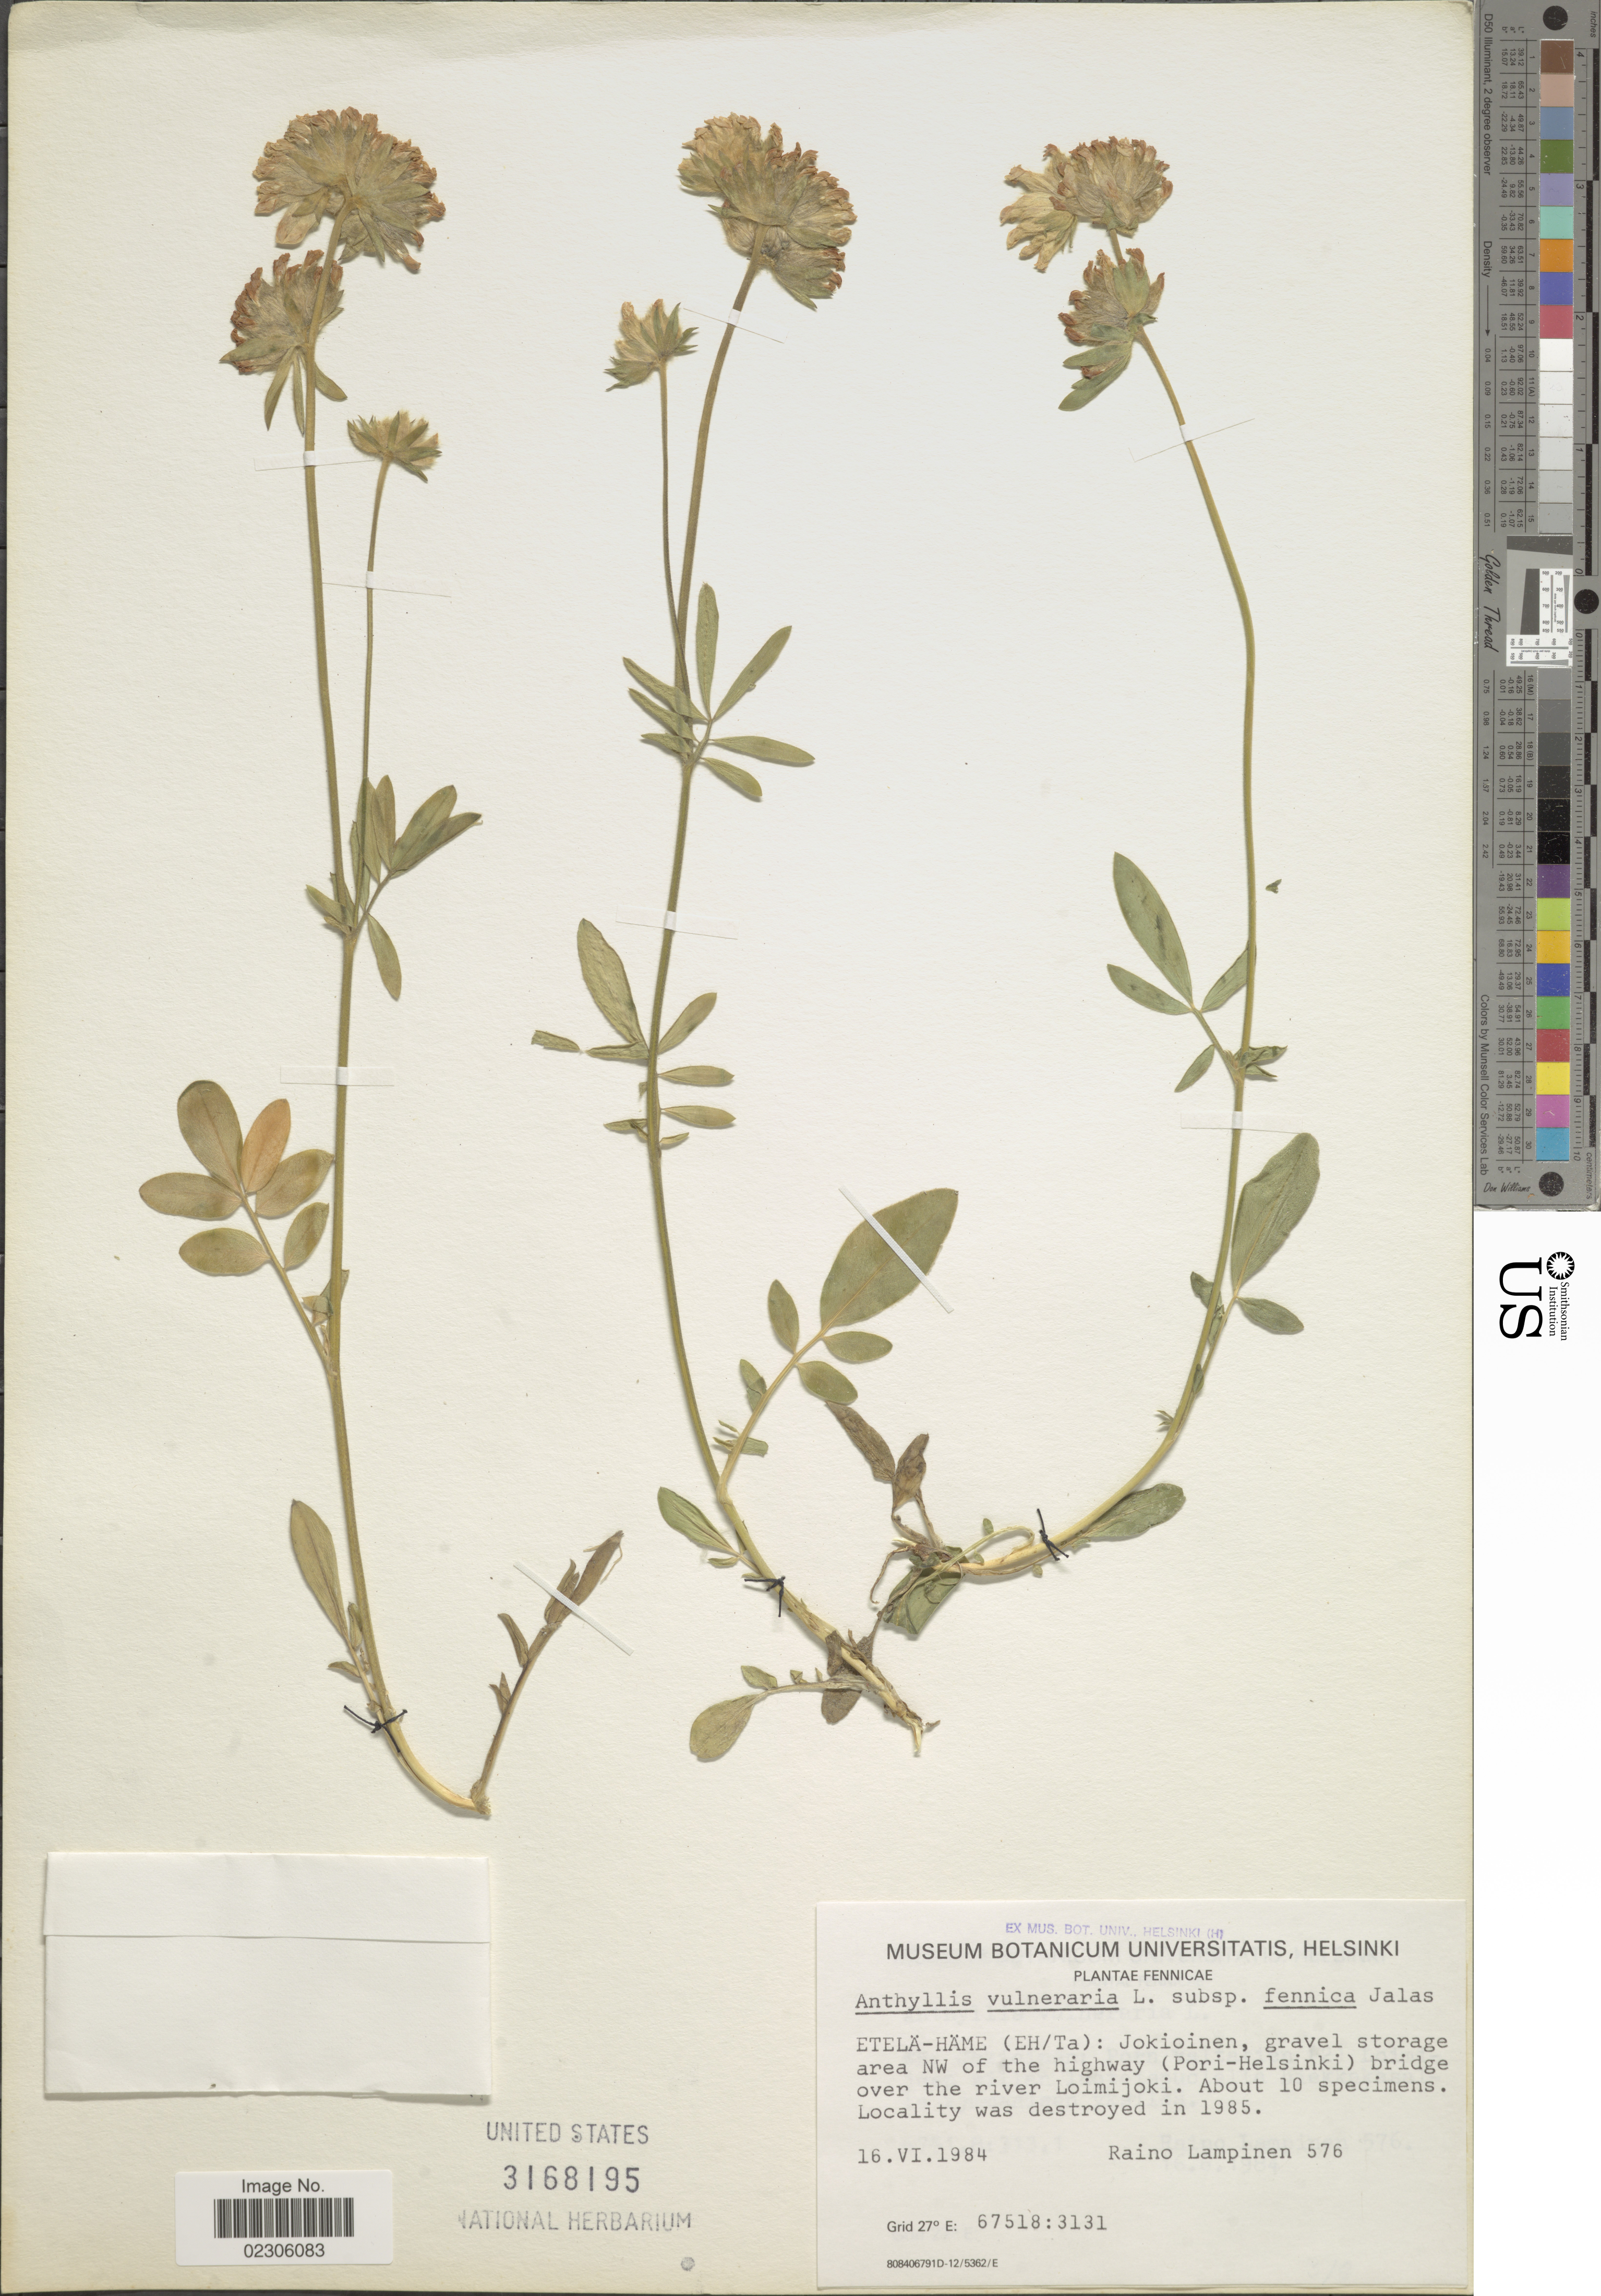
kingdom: Plantae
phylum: Tracheophyta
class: Magnoliopsida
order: Fabales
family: Fabaceae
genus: Anthyllis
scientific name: Anthyllis vulneraria subsp. fennica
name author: (Jalas) Cullen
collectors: R. Lampinen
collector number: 576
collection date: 1984-06-16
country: Finland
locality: Fennicae, Etela-Hame (Eh/Ta), Jokioinen, NW of the highway (Pori-Helsinki) bridge over the river Loimijoki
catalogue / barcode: US 3168195